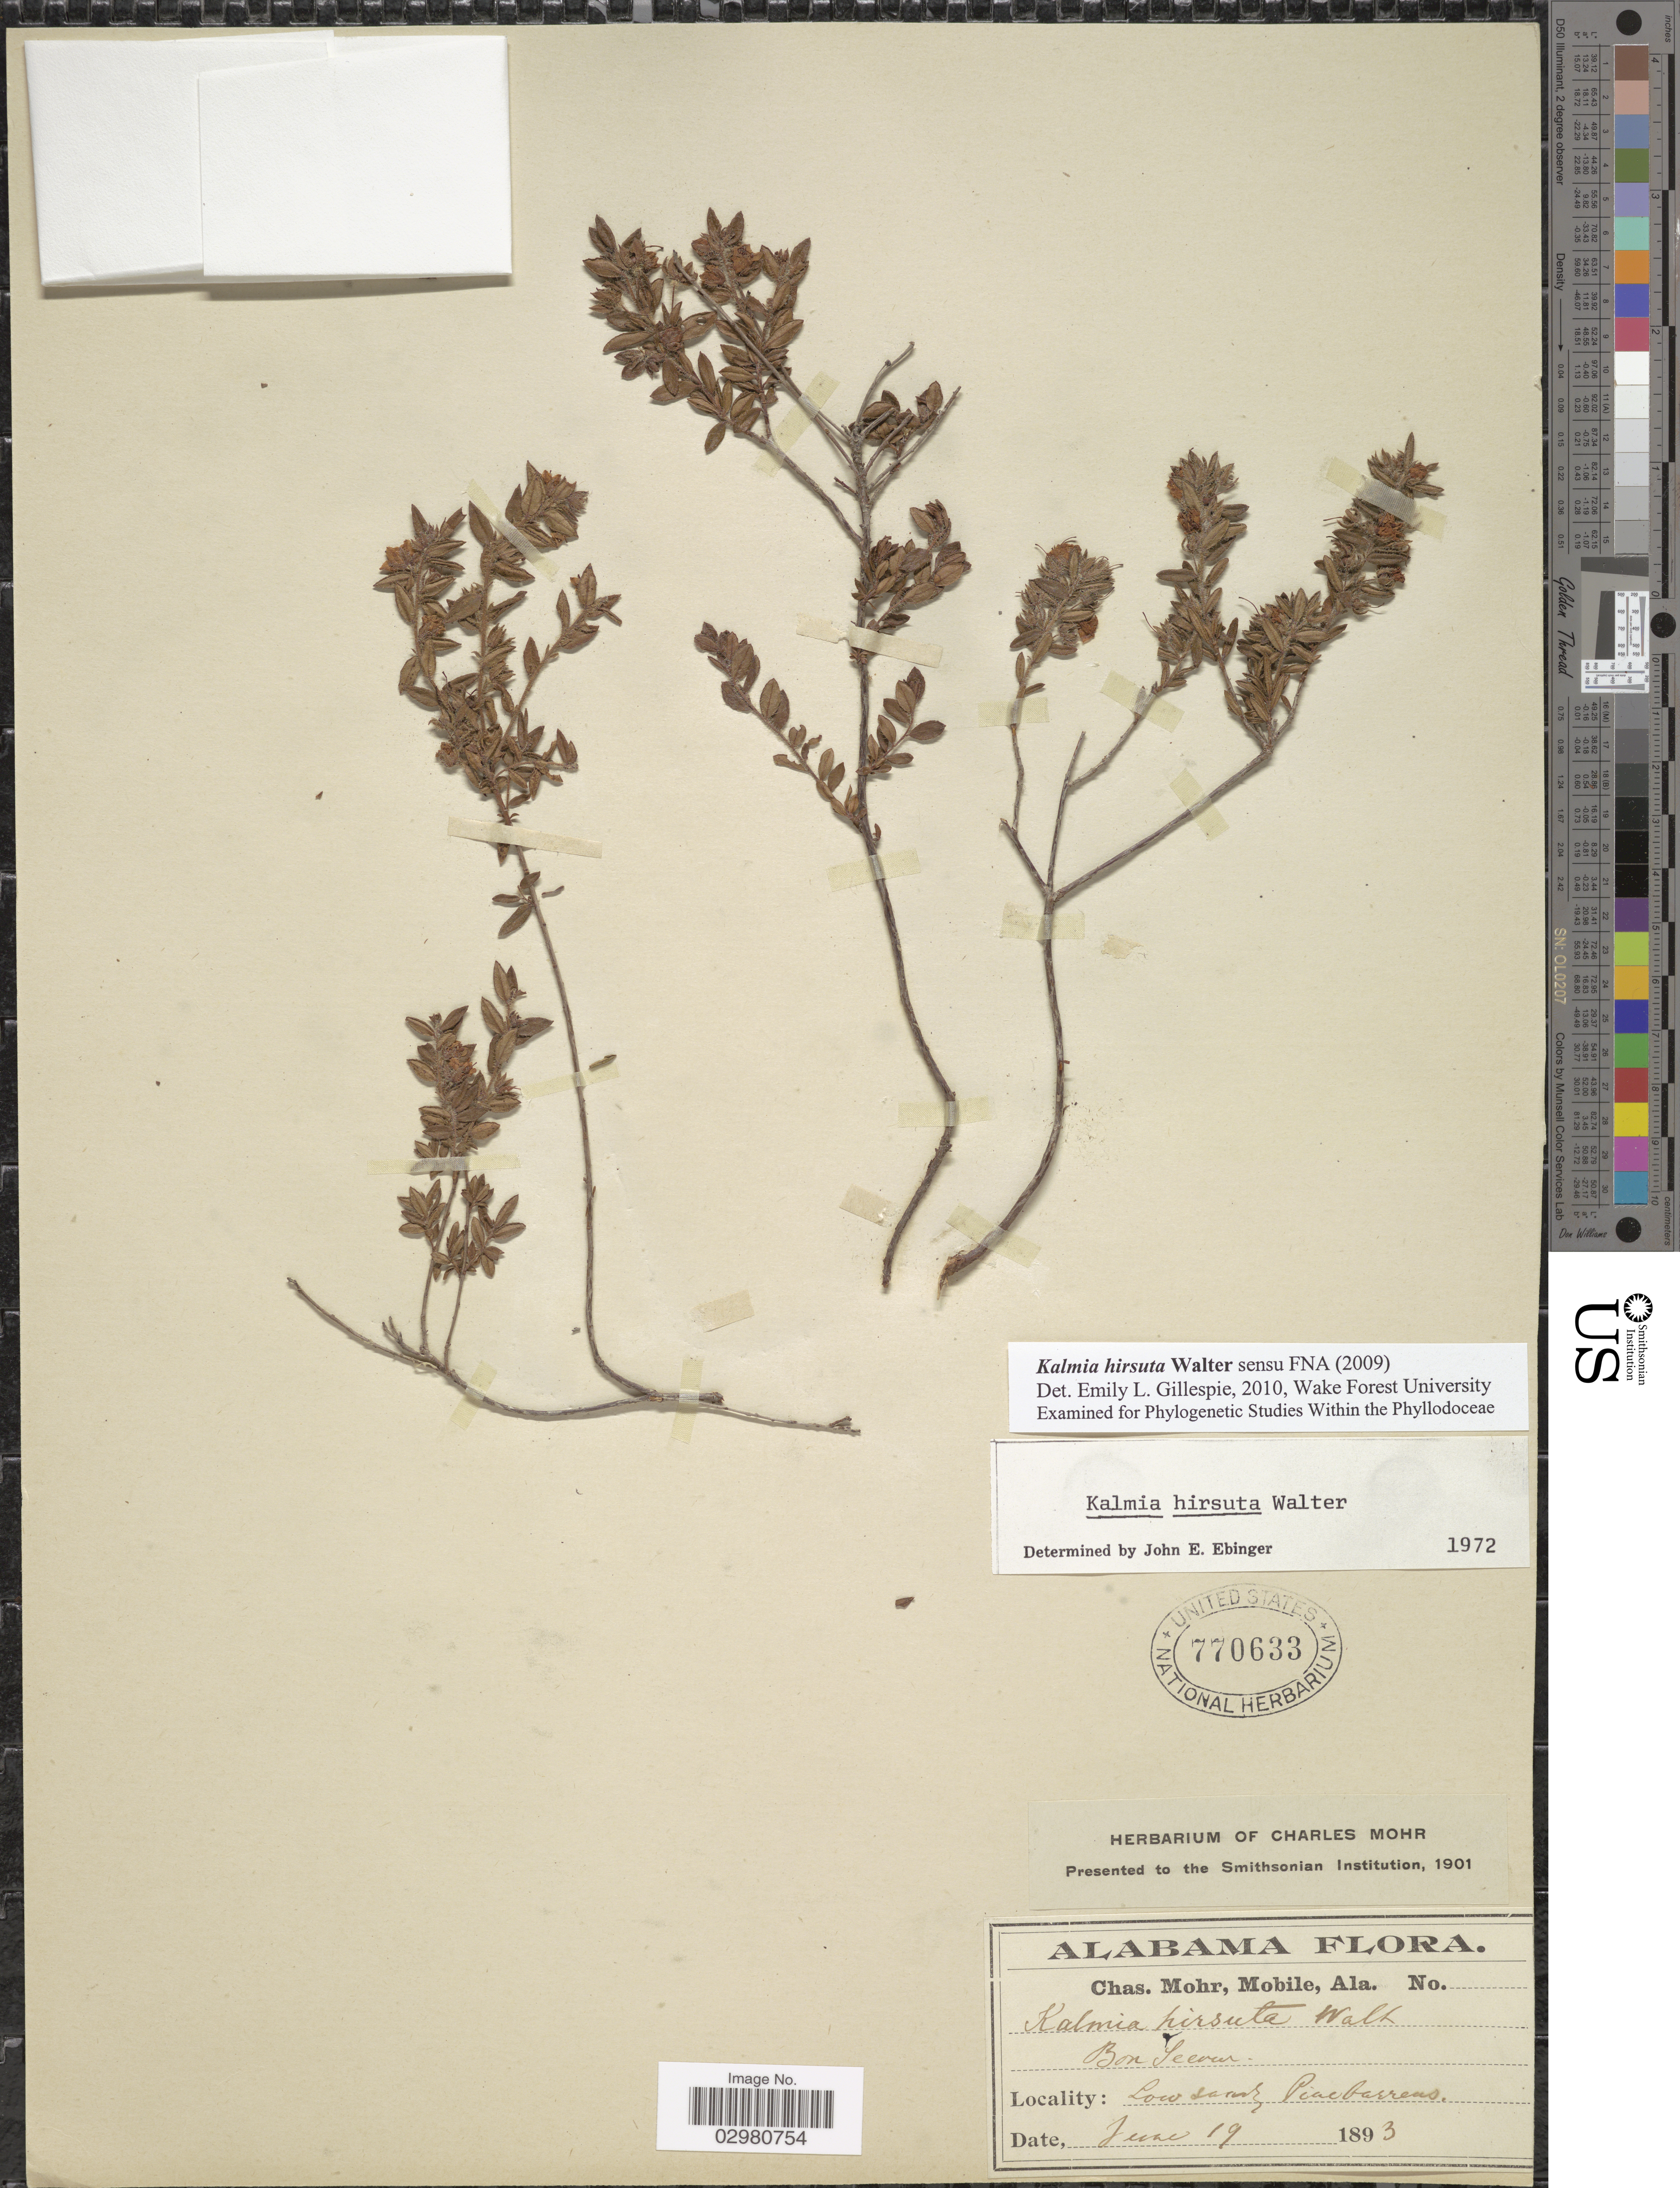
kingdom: Plantae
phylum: Tracheophyta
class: Magnoliopsida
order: Ericales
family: Ericaceae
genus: Kalmia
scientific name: Kalmia hirsuta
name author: Walter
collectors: Mohr, C. T. (herbarium)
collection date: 1893-06-19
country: United States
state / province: Alabama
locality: Pine barrens.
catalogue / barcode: US 770633